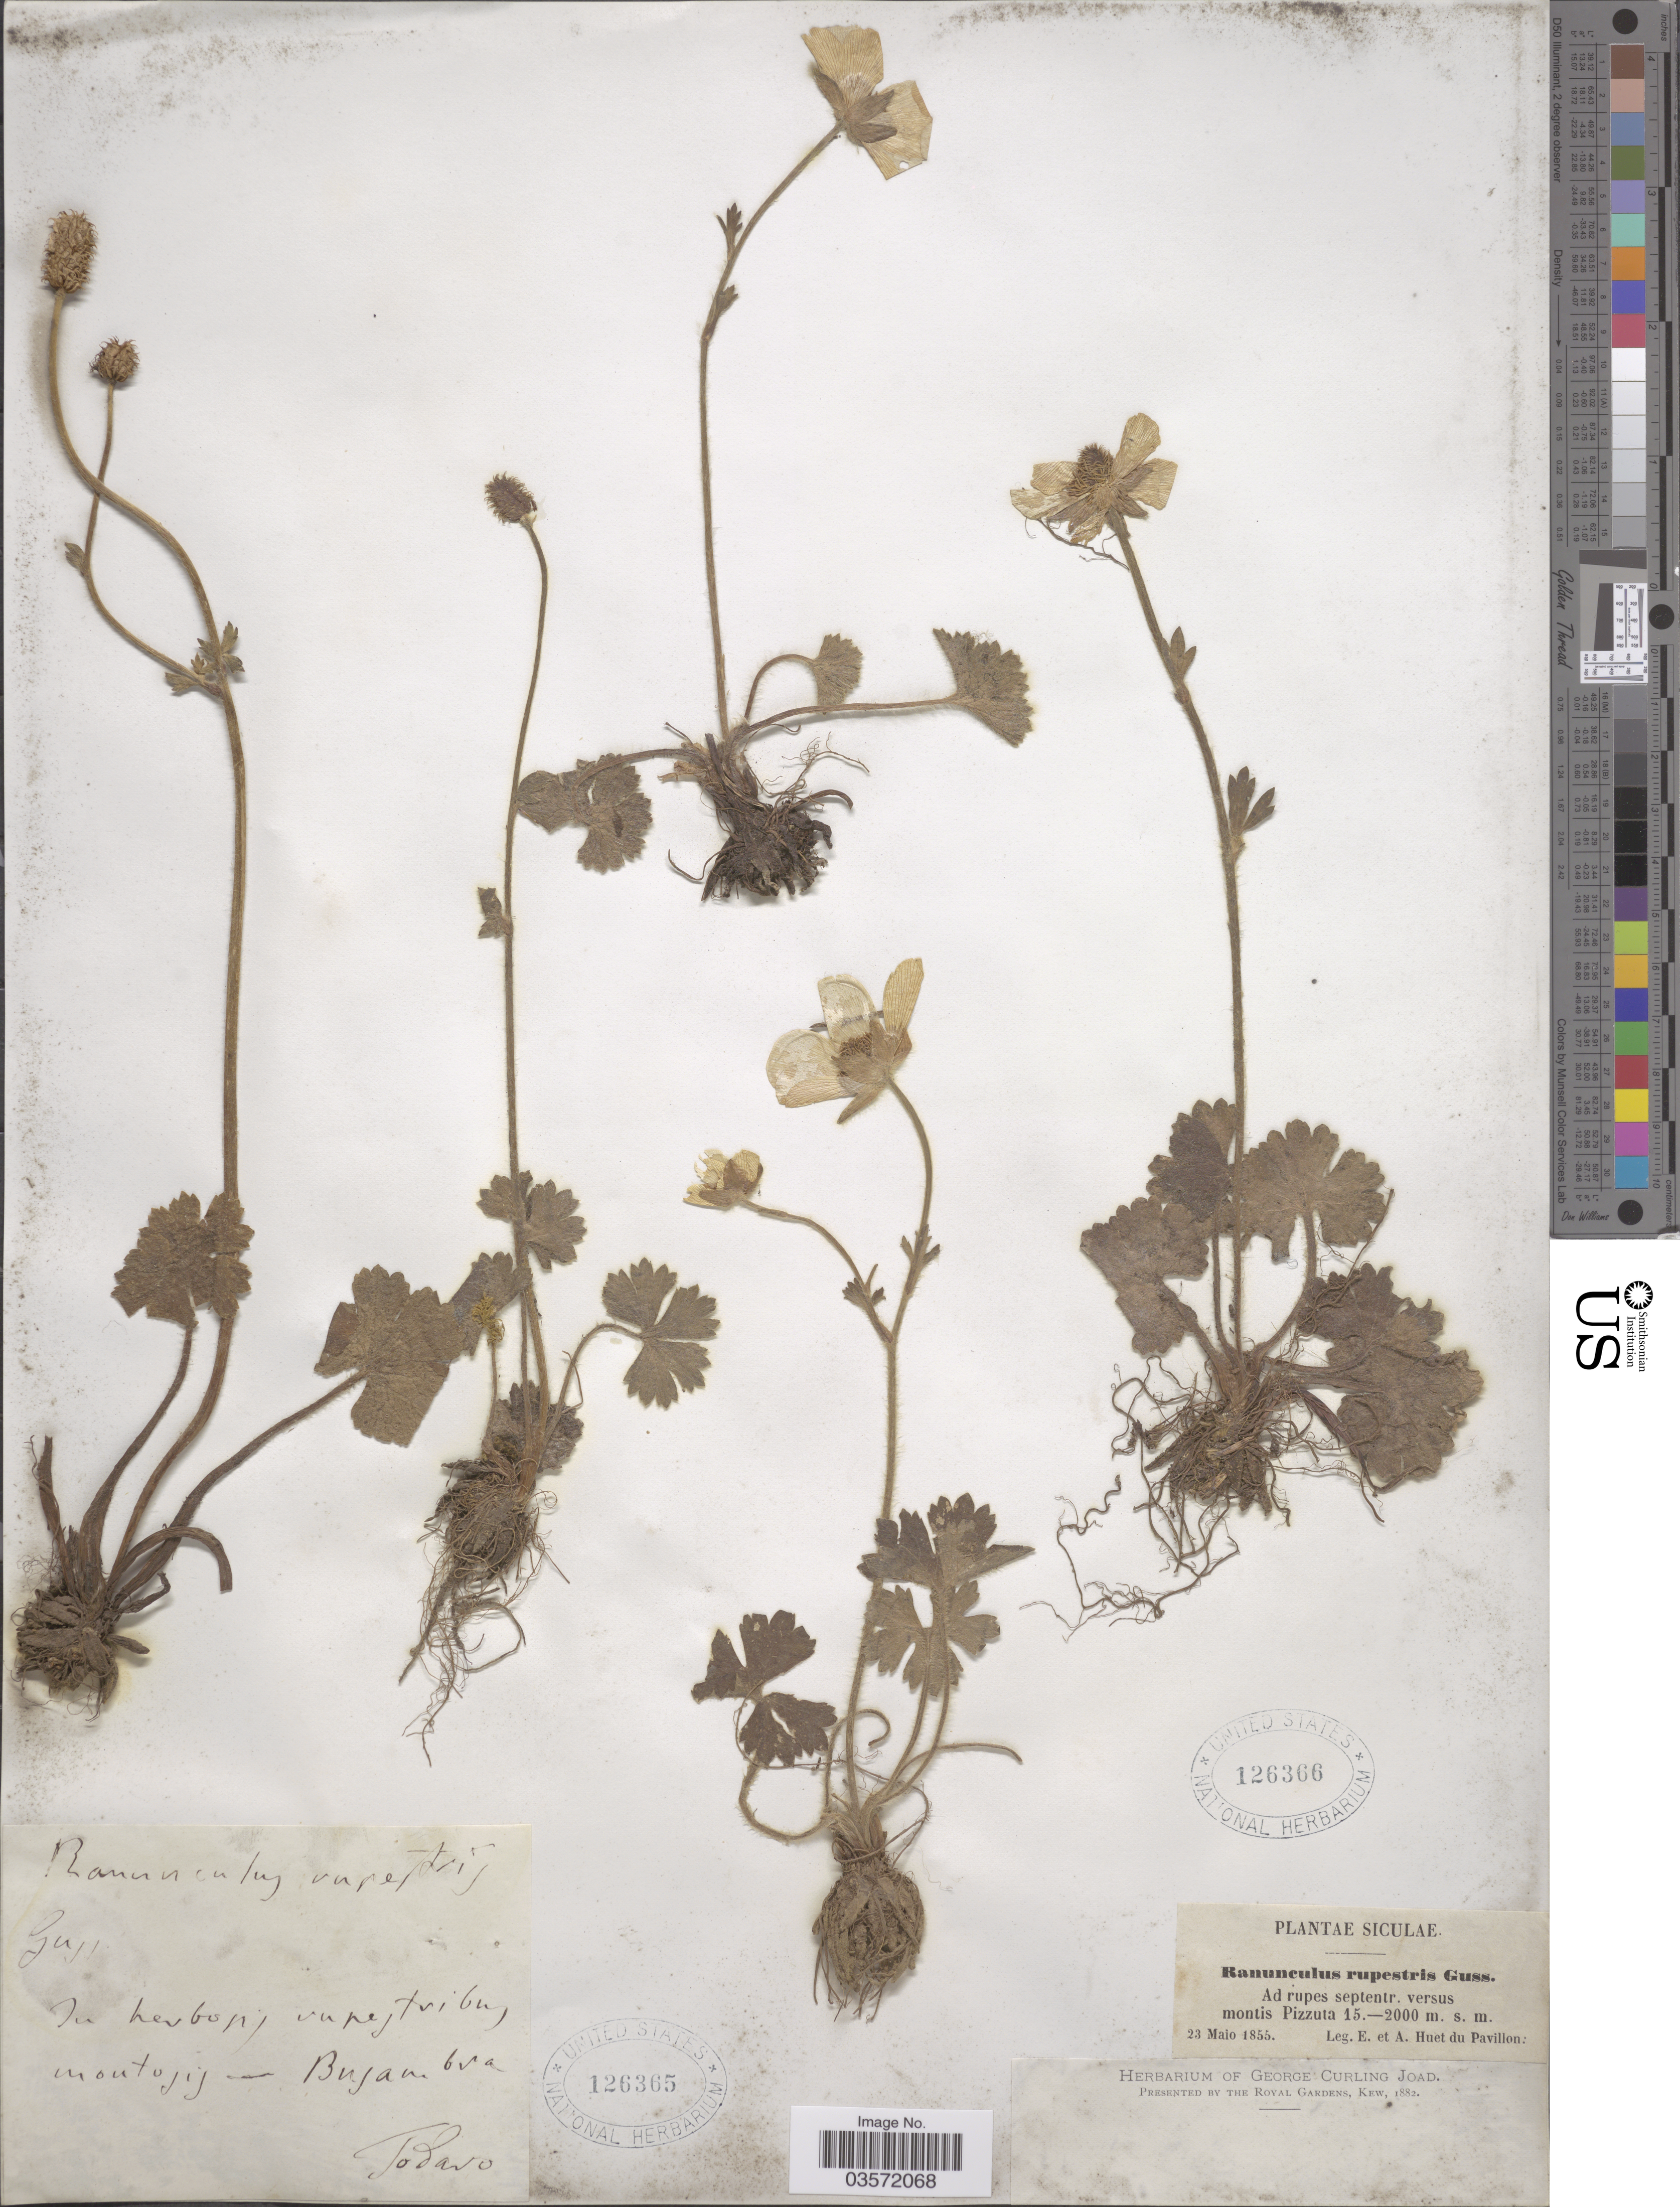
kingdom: Plantae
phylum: Tracheophyta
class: Magnoliopsida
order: Ranunculales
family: Ranunculaceae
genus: Ranunculus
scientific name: Ranunculus rupestris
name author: Gussone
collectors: Todaro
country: Italy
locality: Busambra.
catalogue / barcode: US 126365